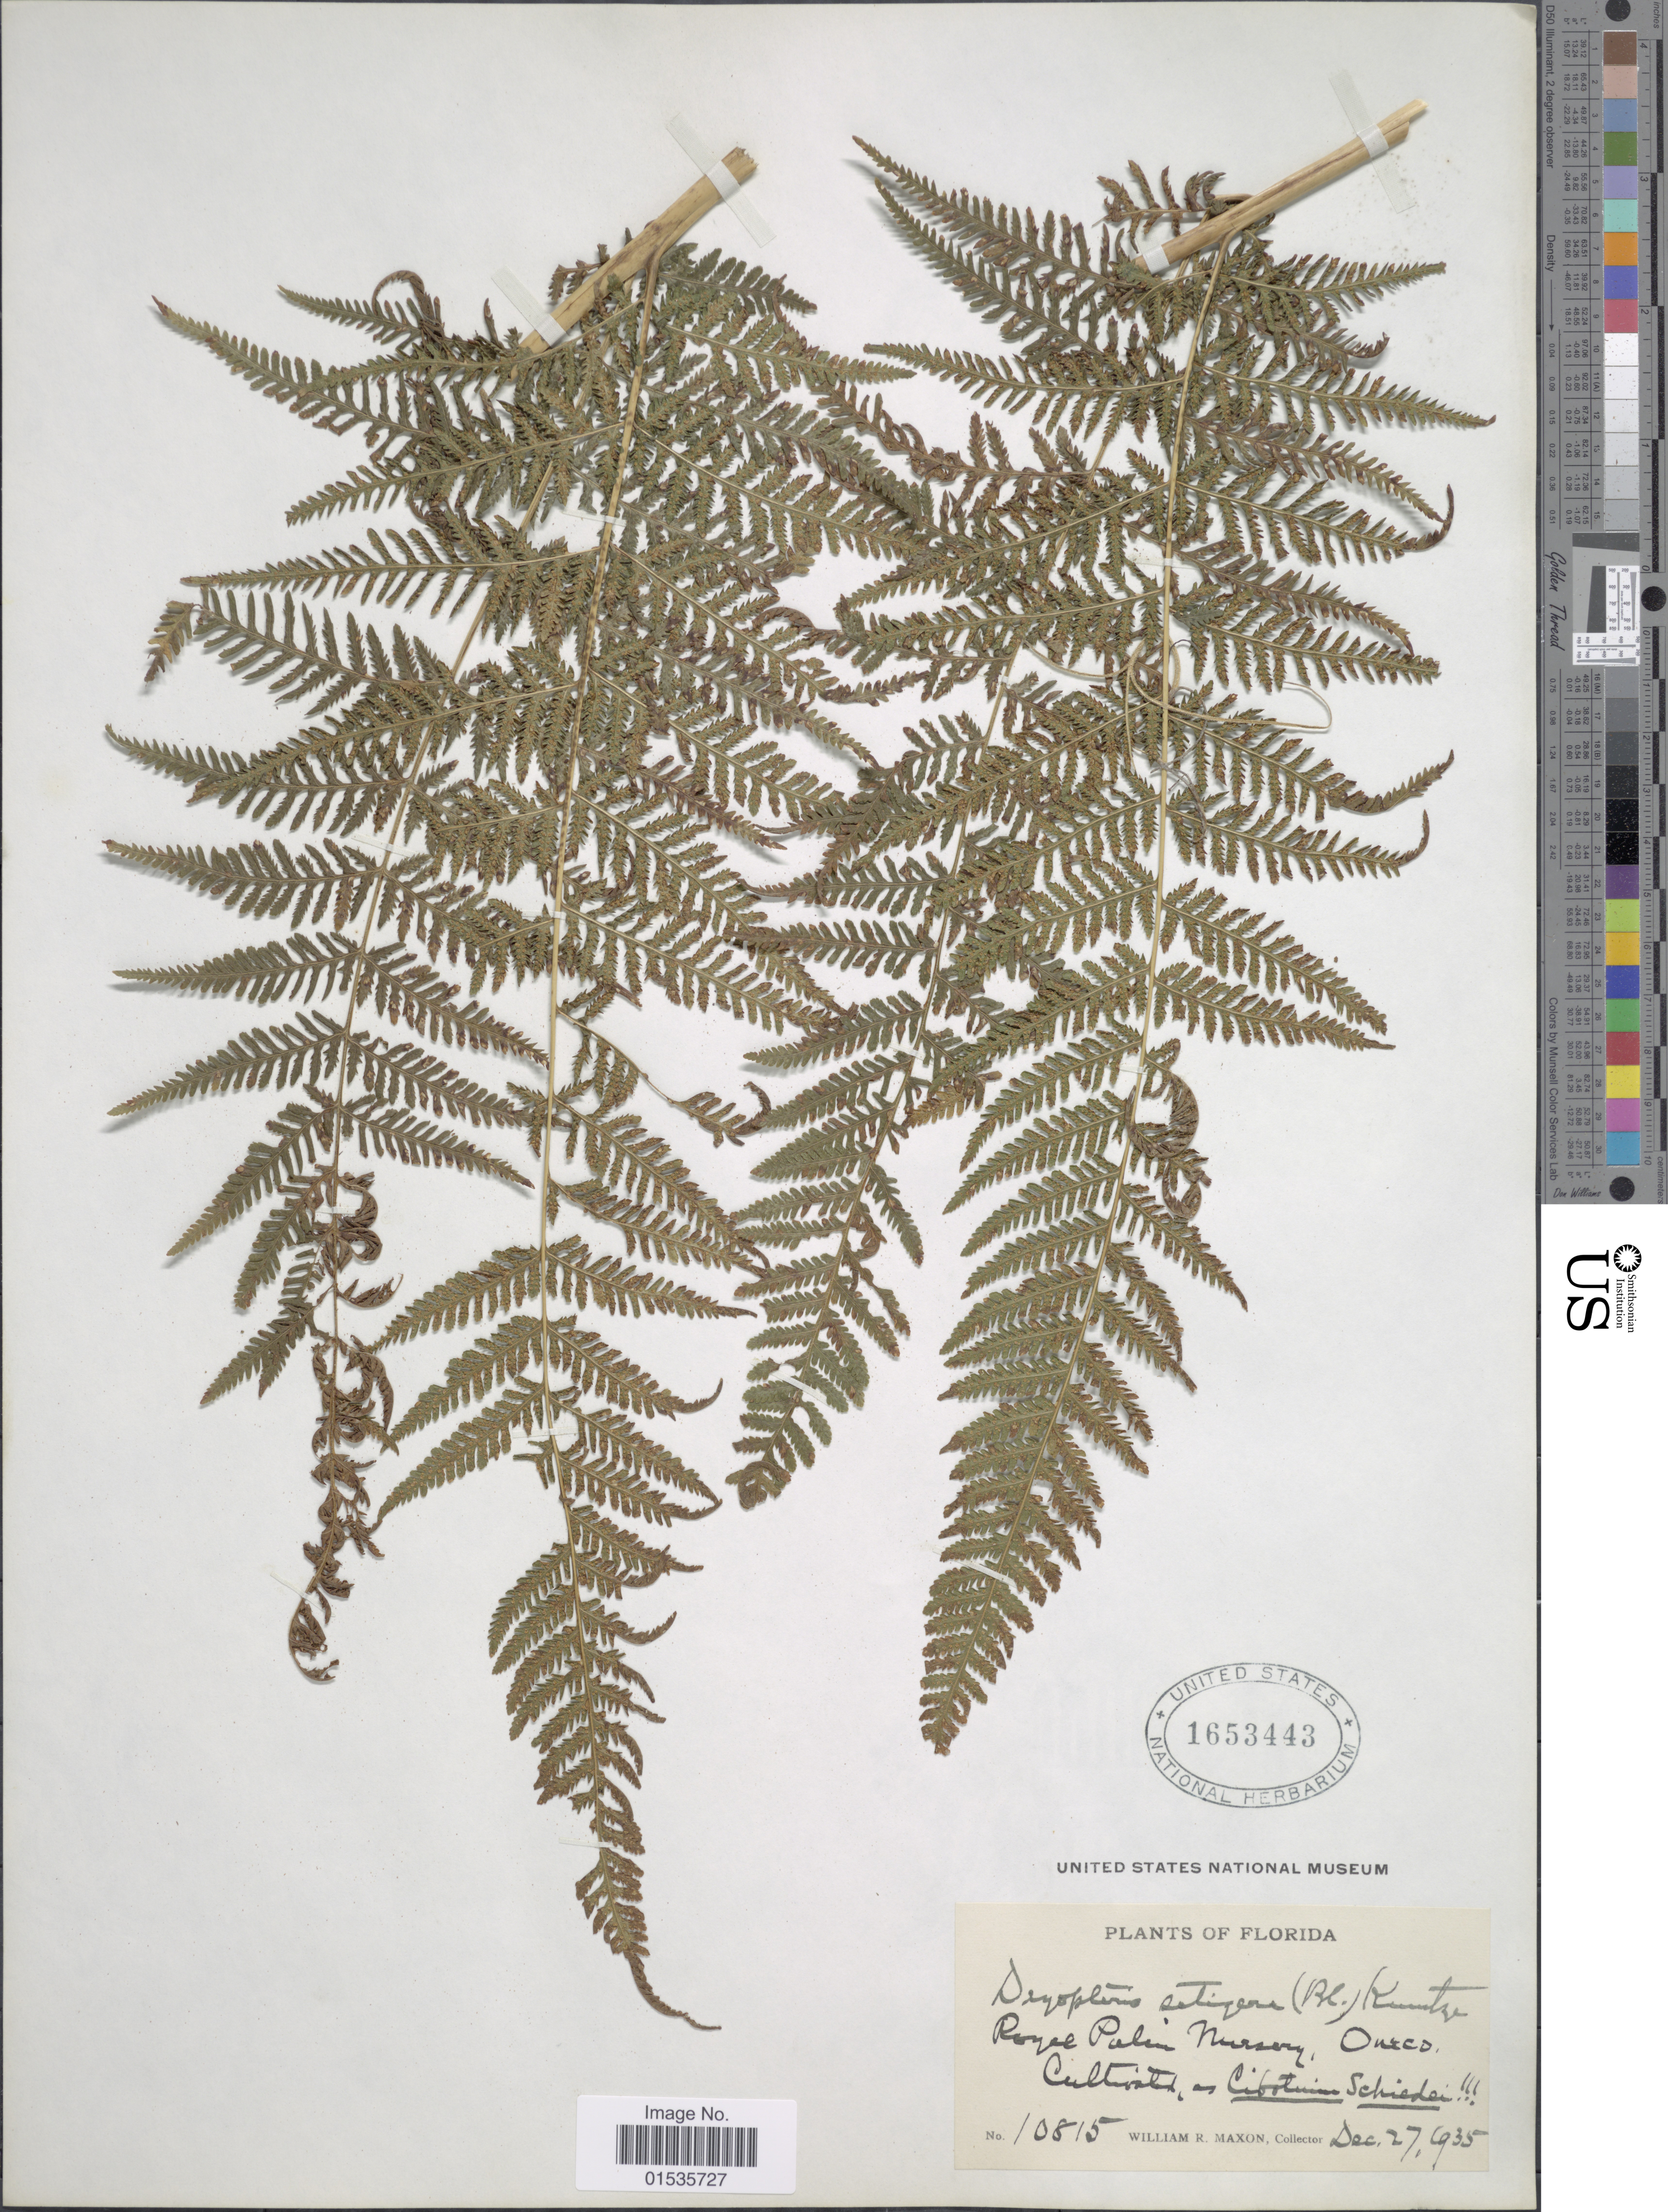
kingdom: Plantae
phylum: Tracheophyta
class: Polypodiopsida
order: Polypodiales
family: Thelypteridaceae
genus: Macrothelypteris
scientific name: Macrothelypteris torresiana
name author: (Gaudich.) Ching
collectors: W. R. Maxon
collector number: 10815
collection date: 1935-12-27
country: United States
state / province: Florida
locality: Royal Palms Nursery, Oneco.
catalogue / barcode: US 1653443